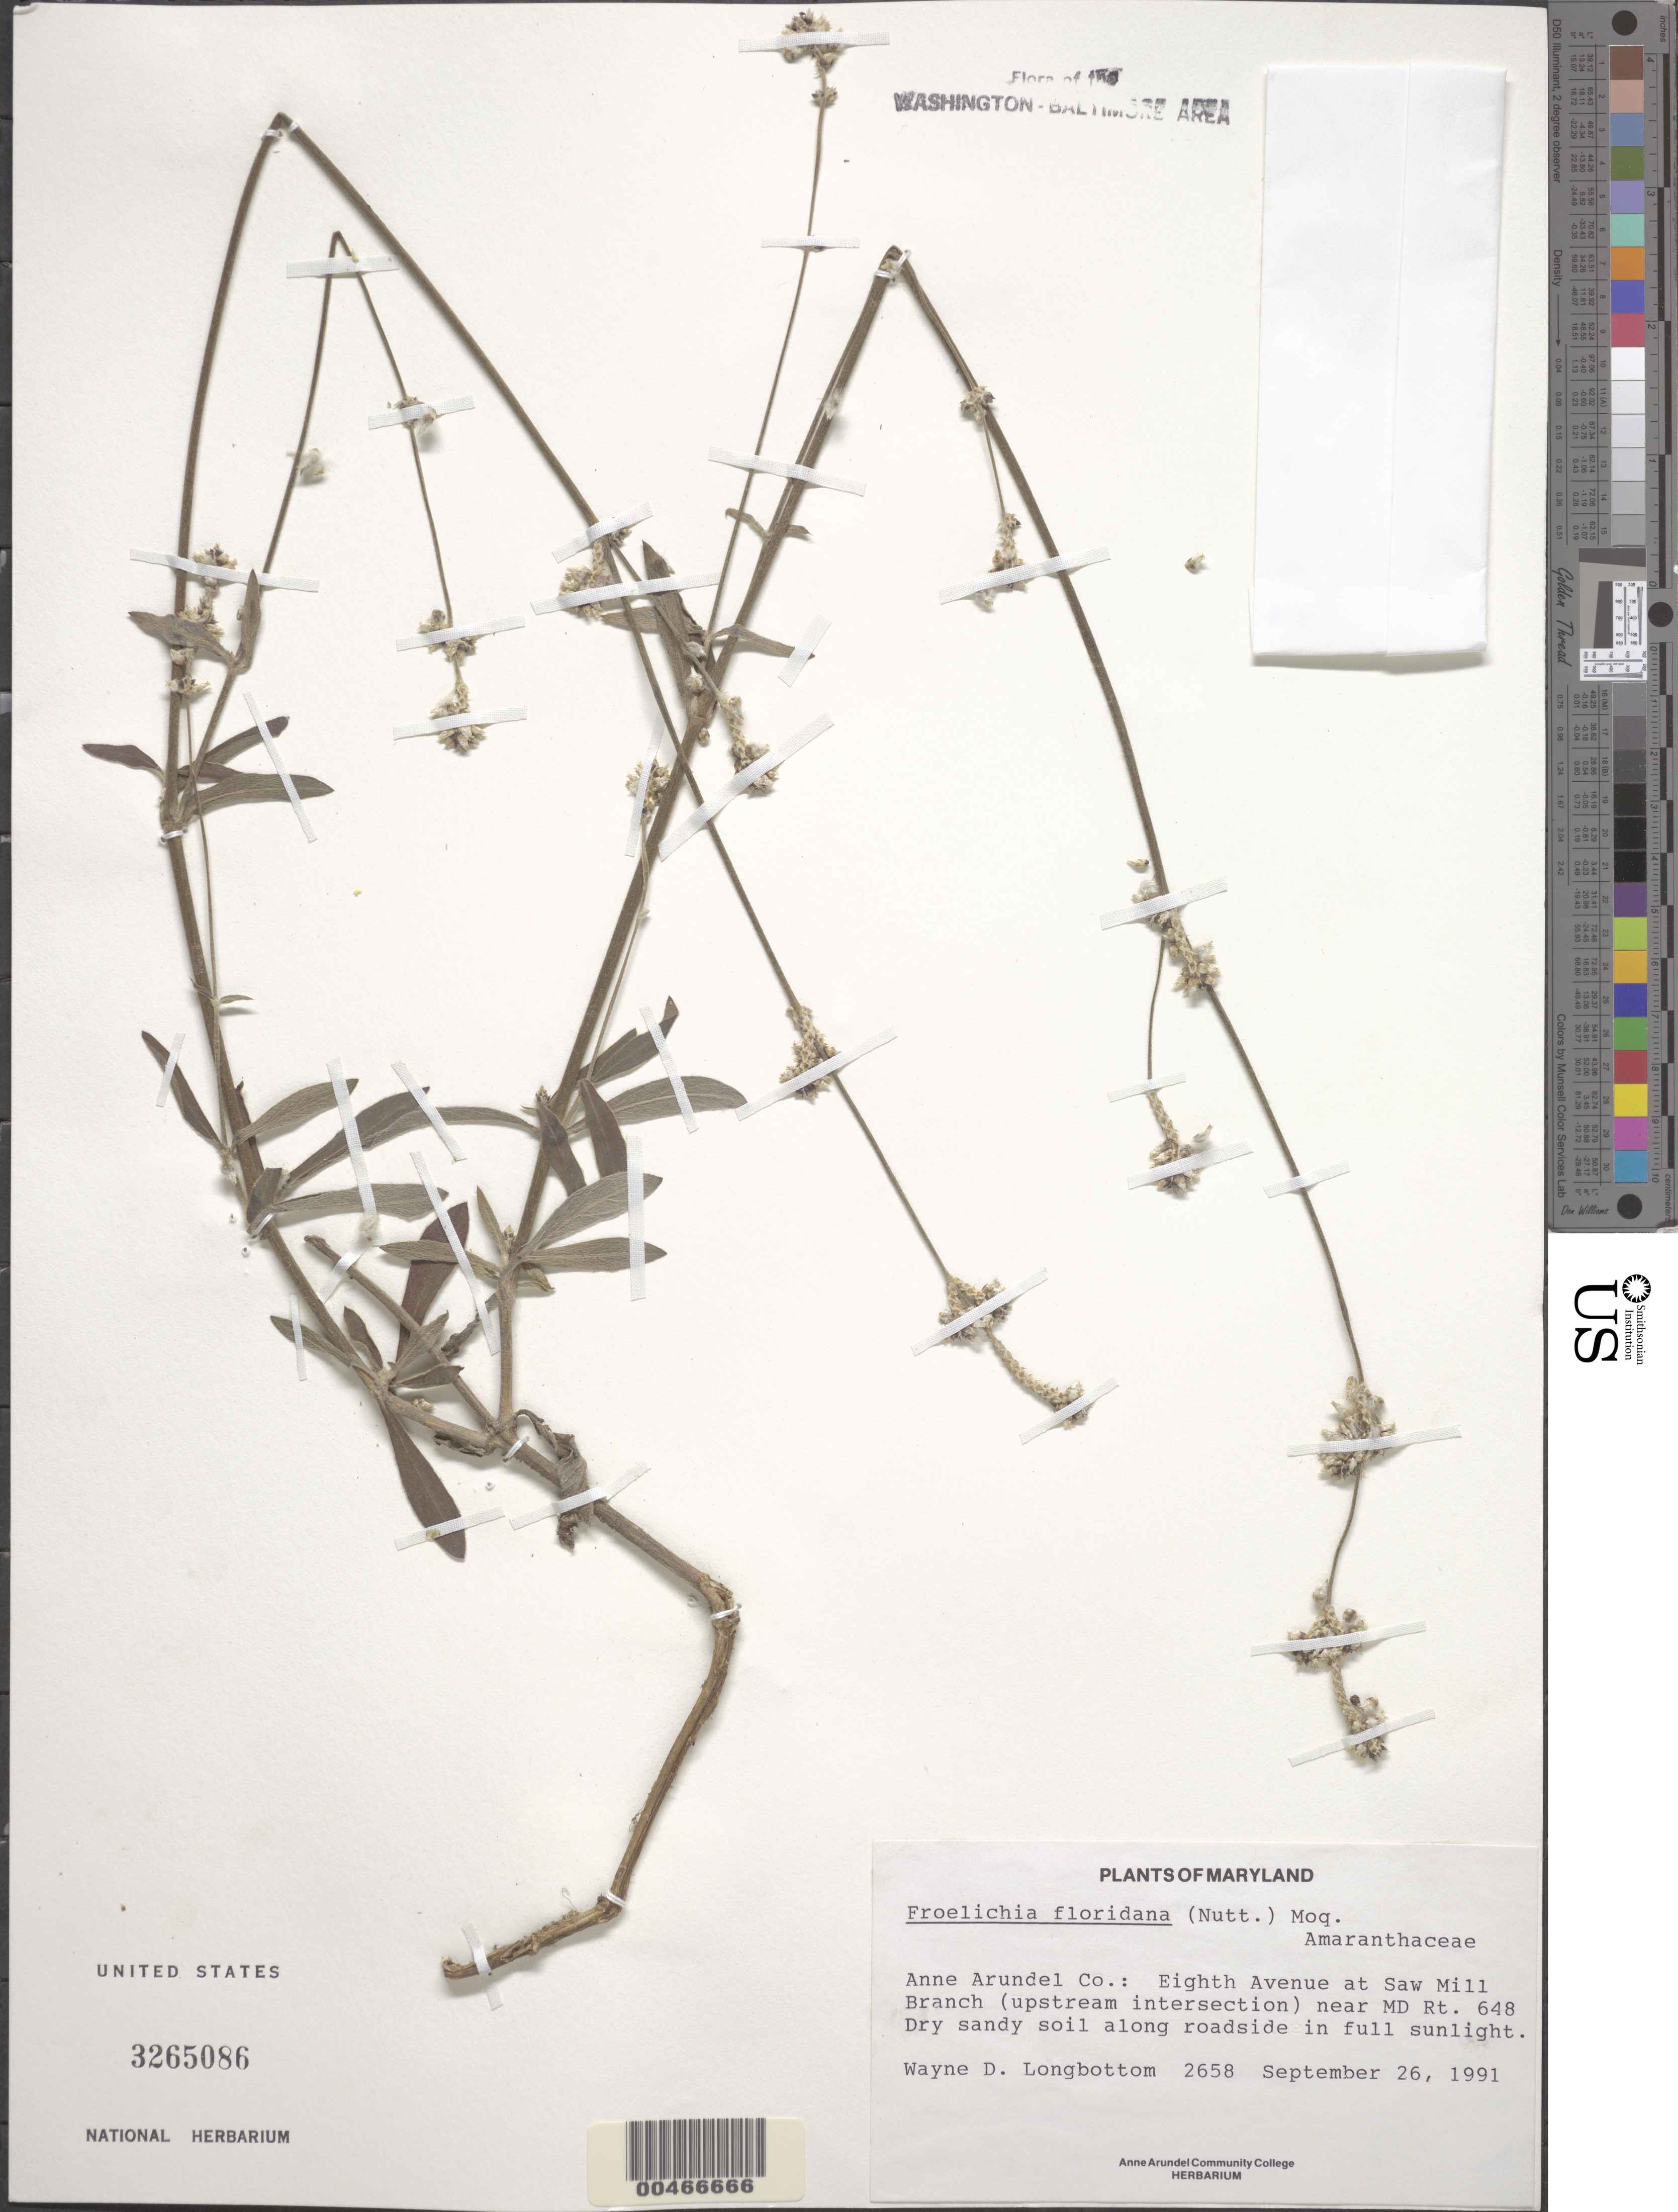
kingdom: Plantae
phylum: Tracheophyta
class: Magnoliopsida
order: Caryophyllales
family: Amaranthaceae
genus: Froelichia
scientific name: Froelichia floridana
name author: (Nutt.) Moq.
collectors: W. D. Longbottom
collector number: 2658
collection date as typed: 26 Sep 1991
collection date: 1991-09-26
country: United States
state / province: Maryland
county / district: Anne Arundel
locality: Eighth Ave. and Saw Mill Branch, near MD Rt. 648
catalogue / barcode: US 3265086